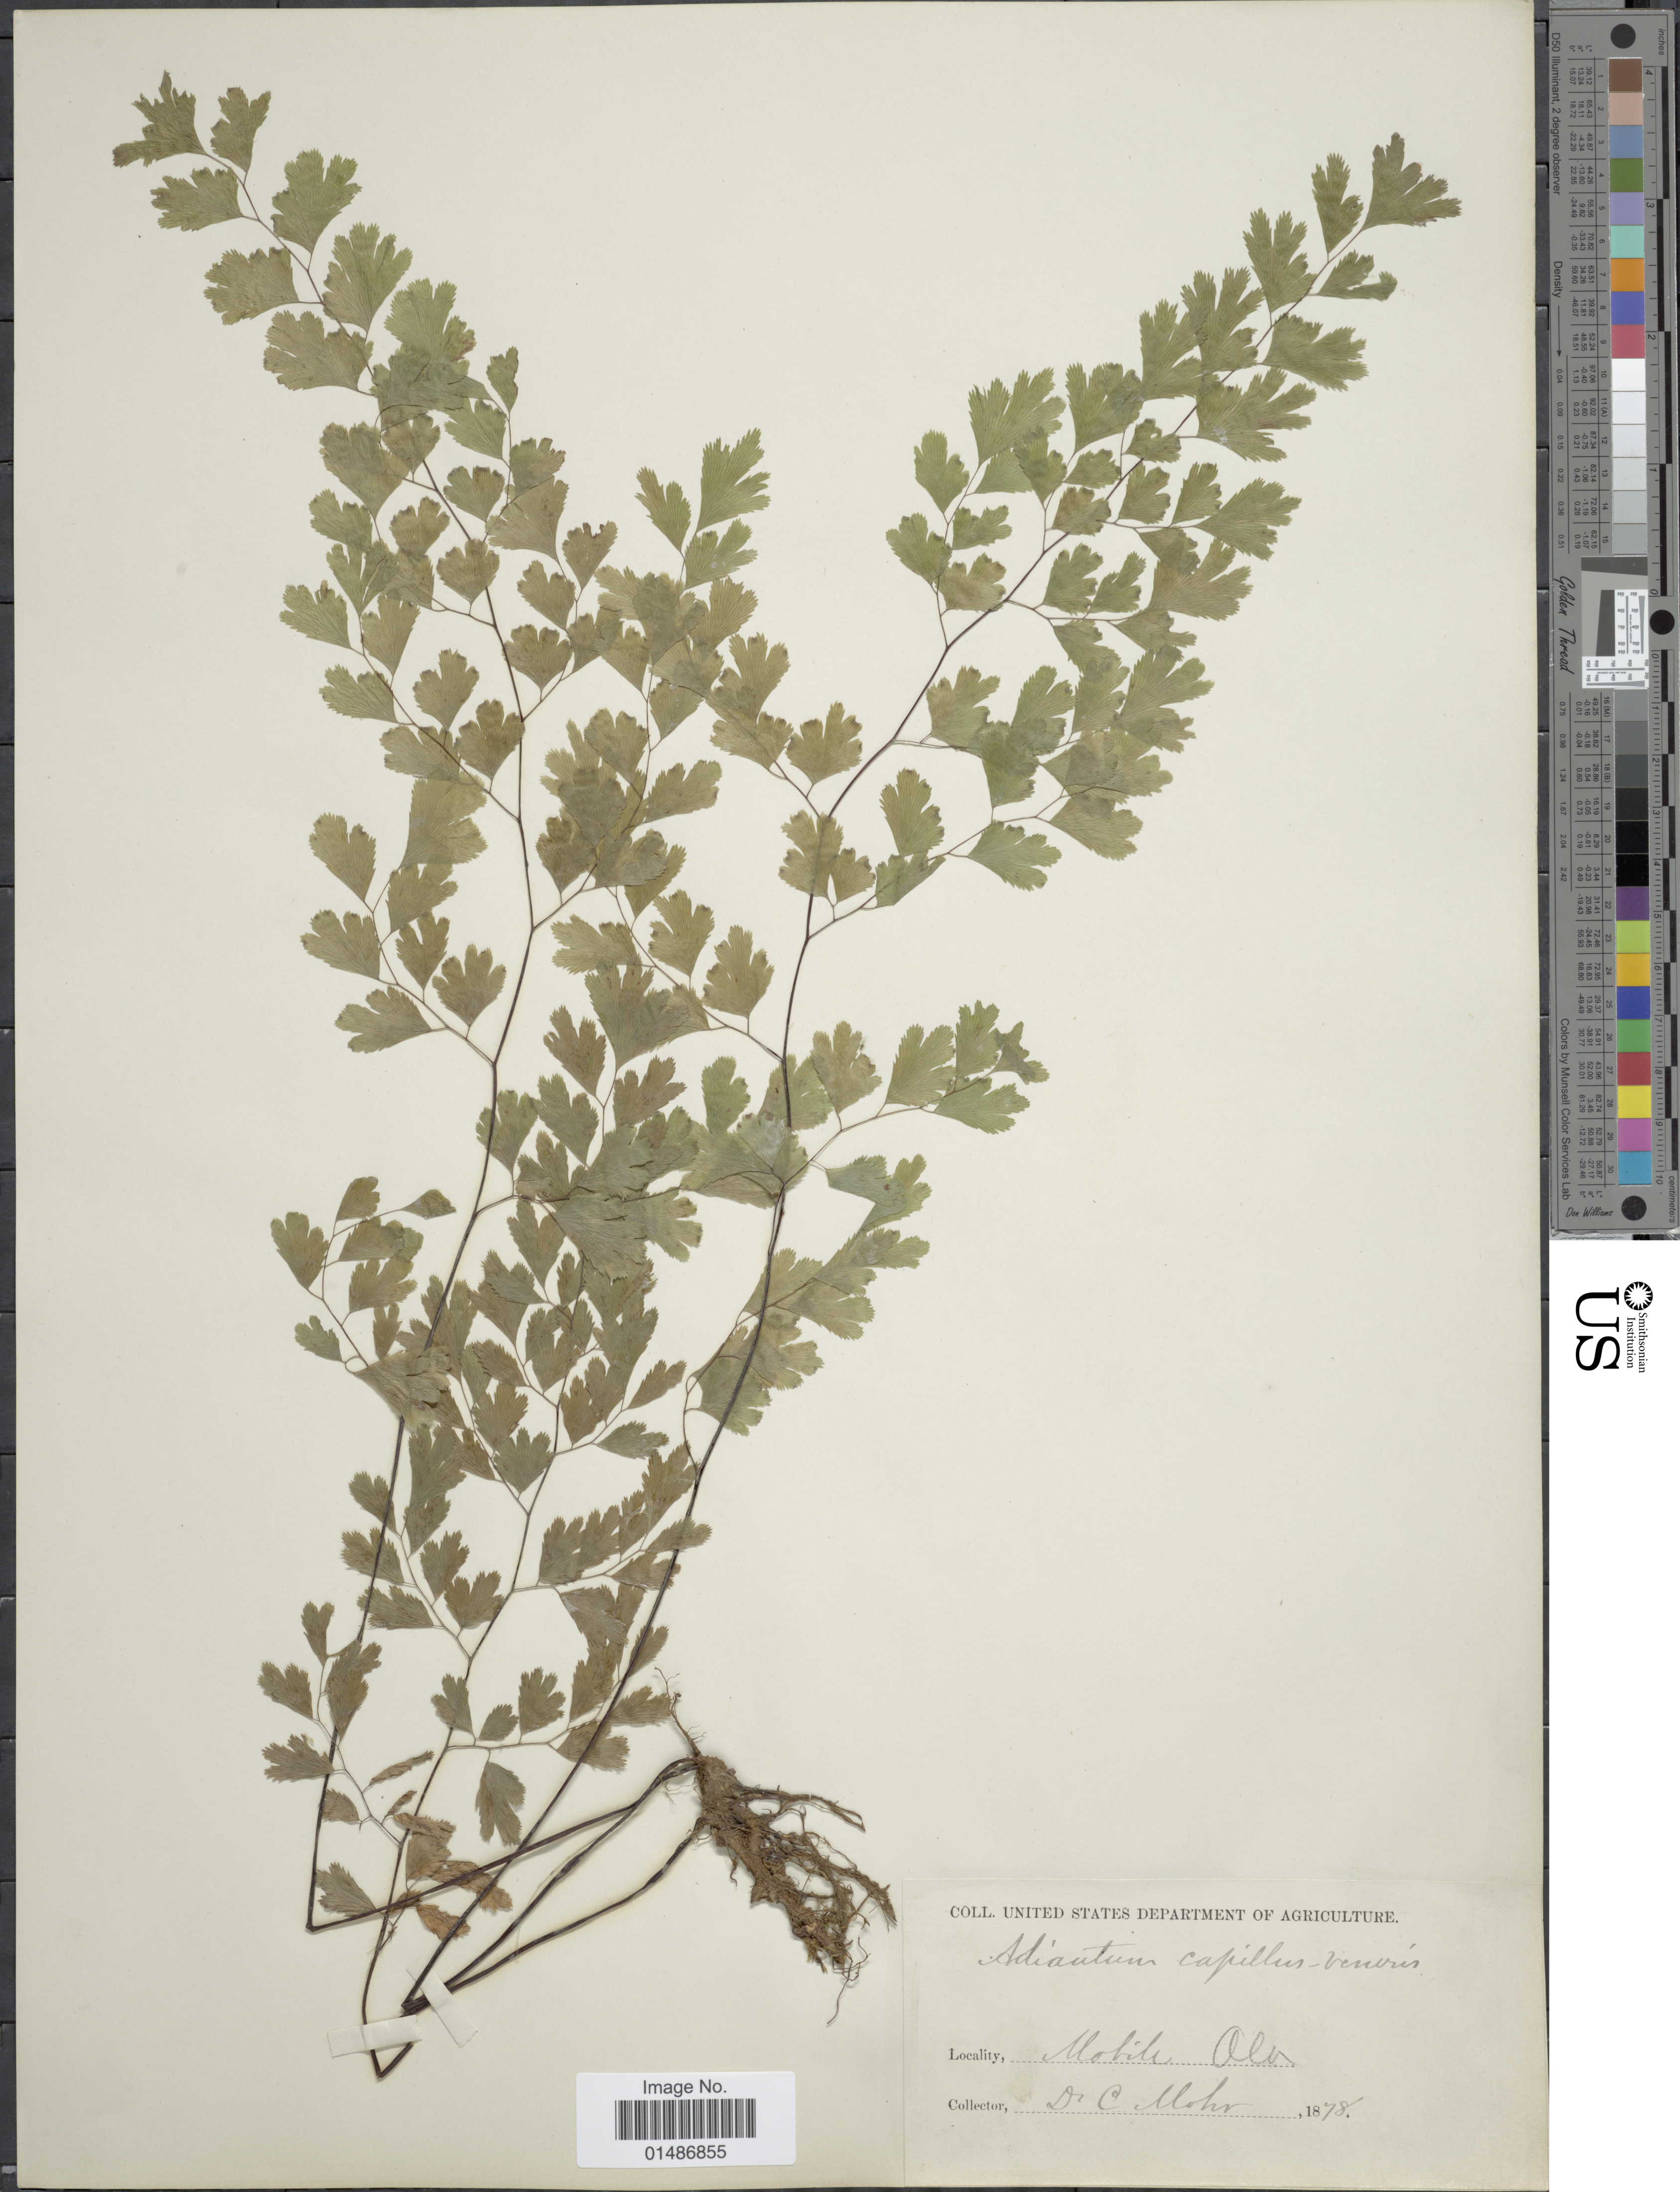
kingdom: Plantae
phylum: Tracheophyta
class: Polypodiopsida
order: Polypodiales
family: Pteridaceae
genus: Adiantum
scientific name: Adiantum capillus-veneris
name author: L.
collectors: D. C. Mohr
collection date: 1878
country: United States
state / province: Alabama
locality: Mobile.